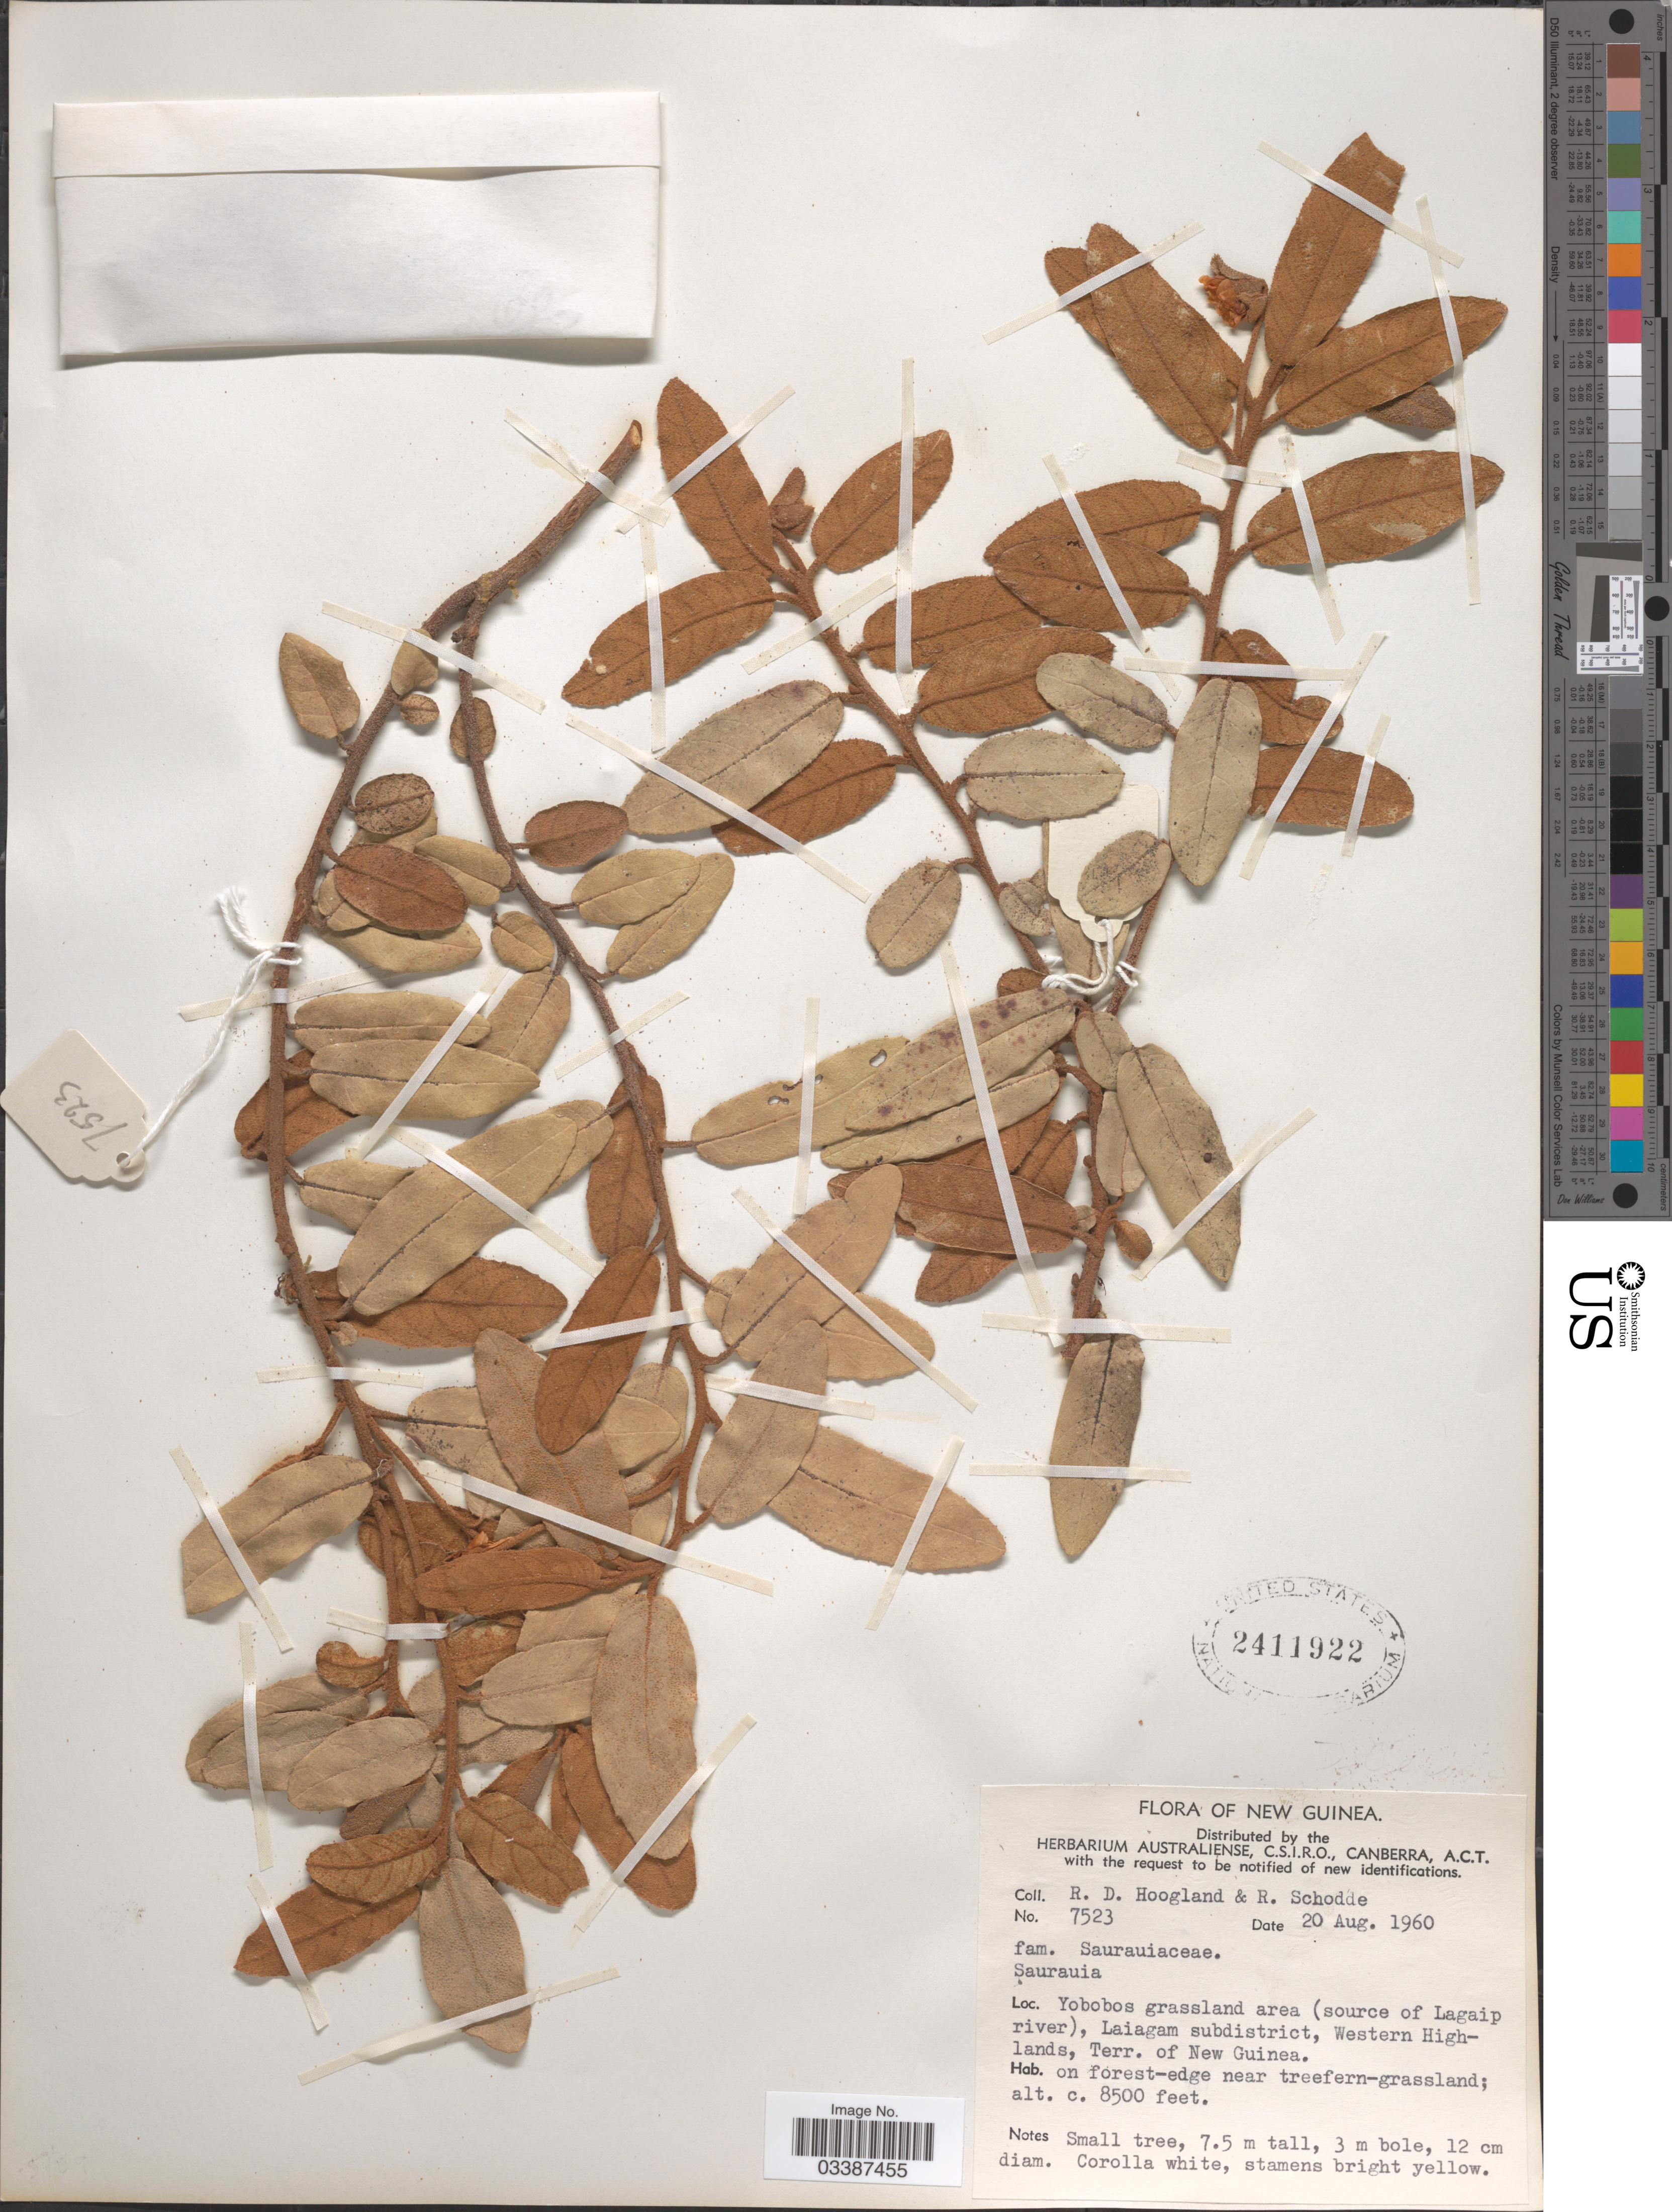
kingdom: Plantae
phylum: Tracheophyta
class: Magnoliopsida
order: Ericales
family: Actinidiaceae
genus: Saurauia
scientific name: Saurauia sp.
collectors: R. D. Hoogland & R. Schodde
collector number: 7523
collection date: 1960-08-20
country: Papua New Guinea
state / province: Western Highlands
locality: New Guinea. Yobobos grassland area (source of Lagaip river), Laiagam subdistrict, Terr. of New Guinea.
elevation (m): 2591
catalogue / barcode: US 2411922